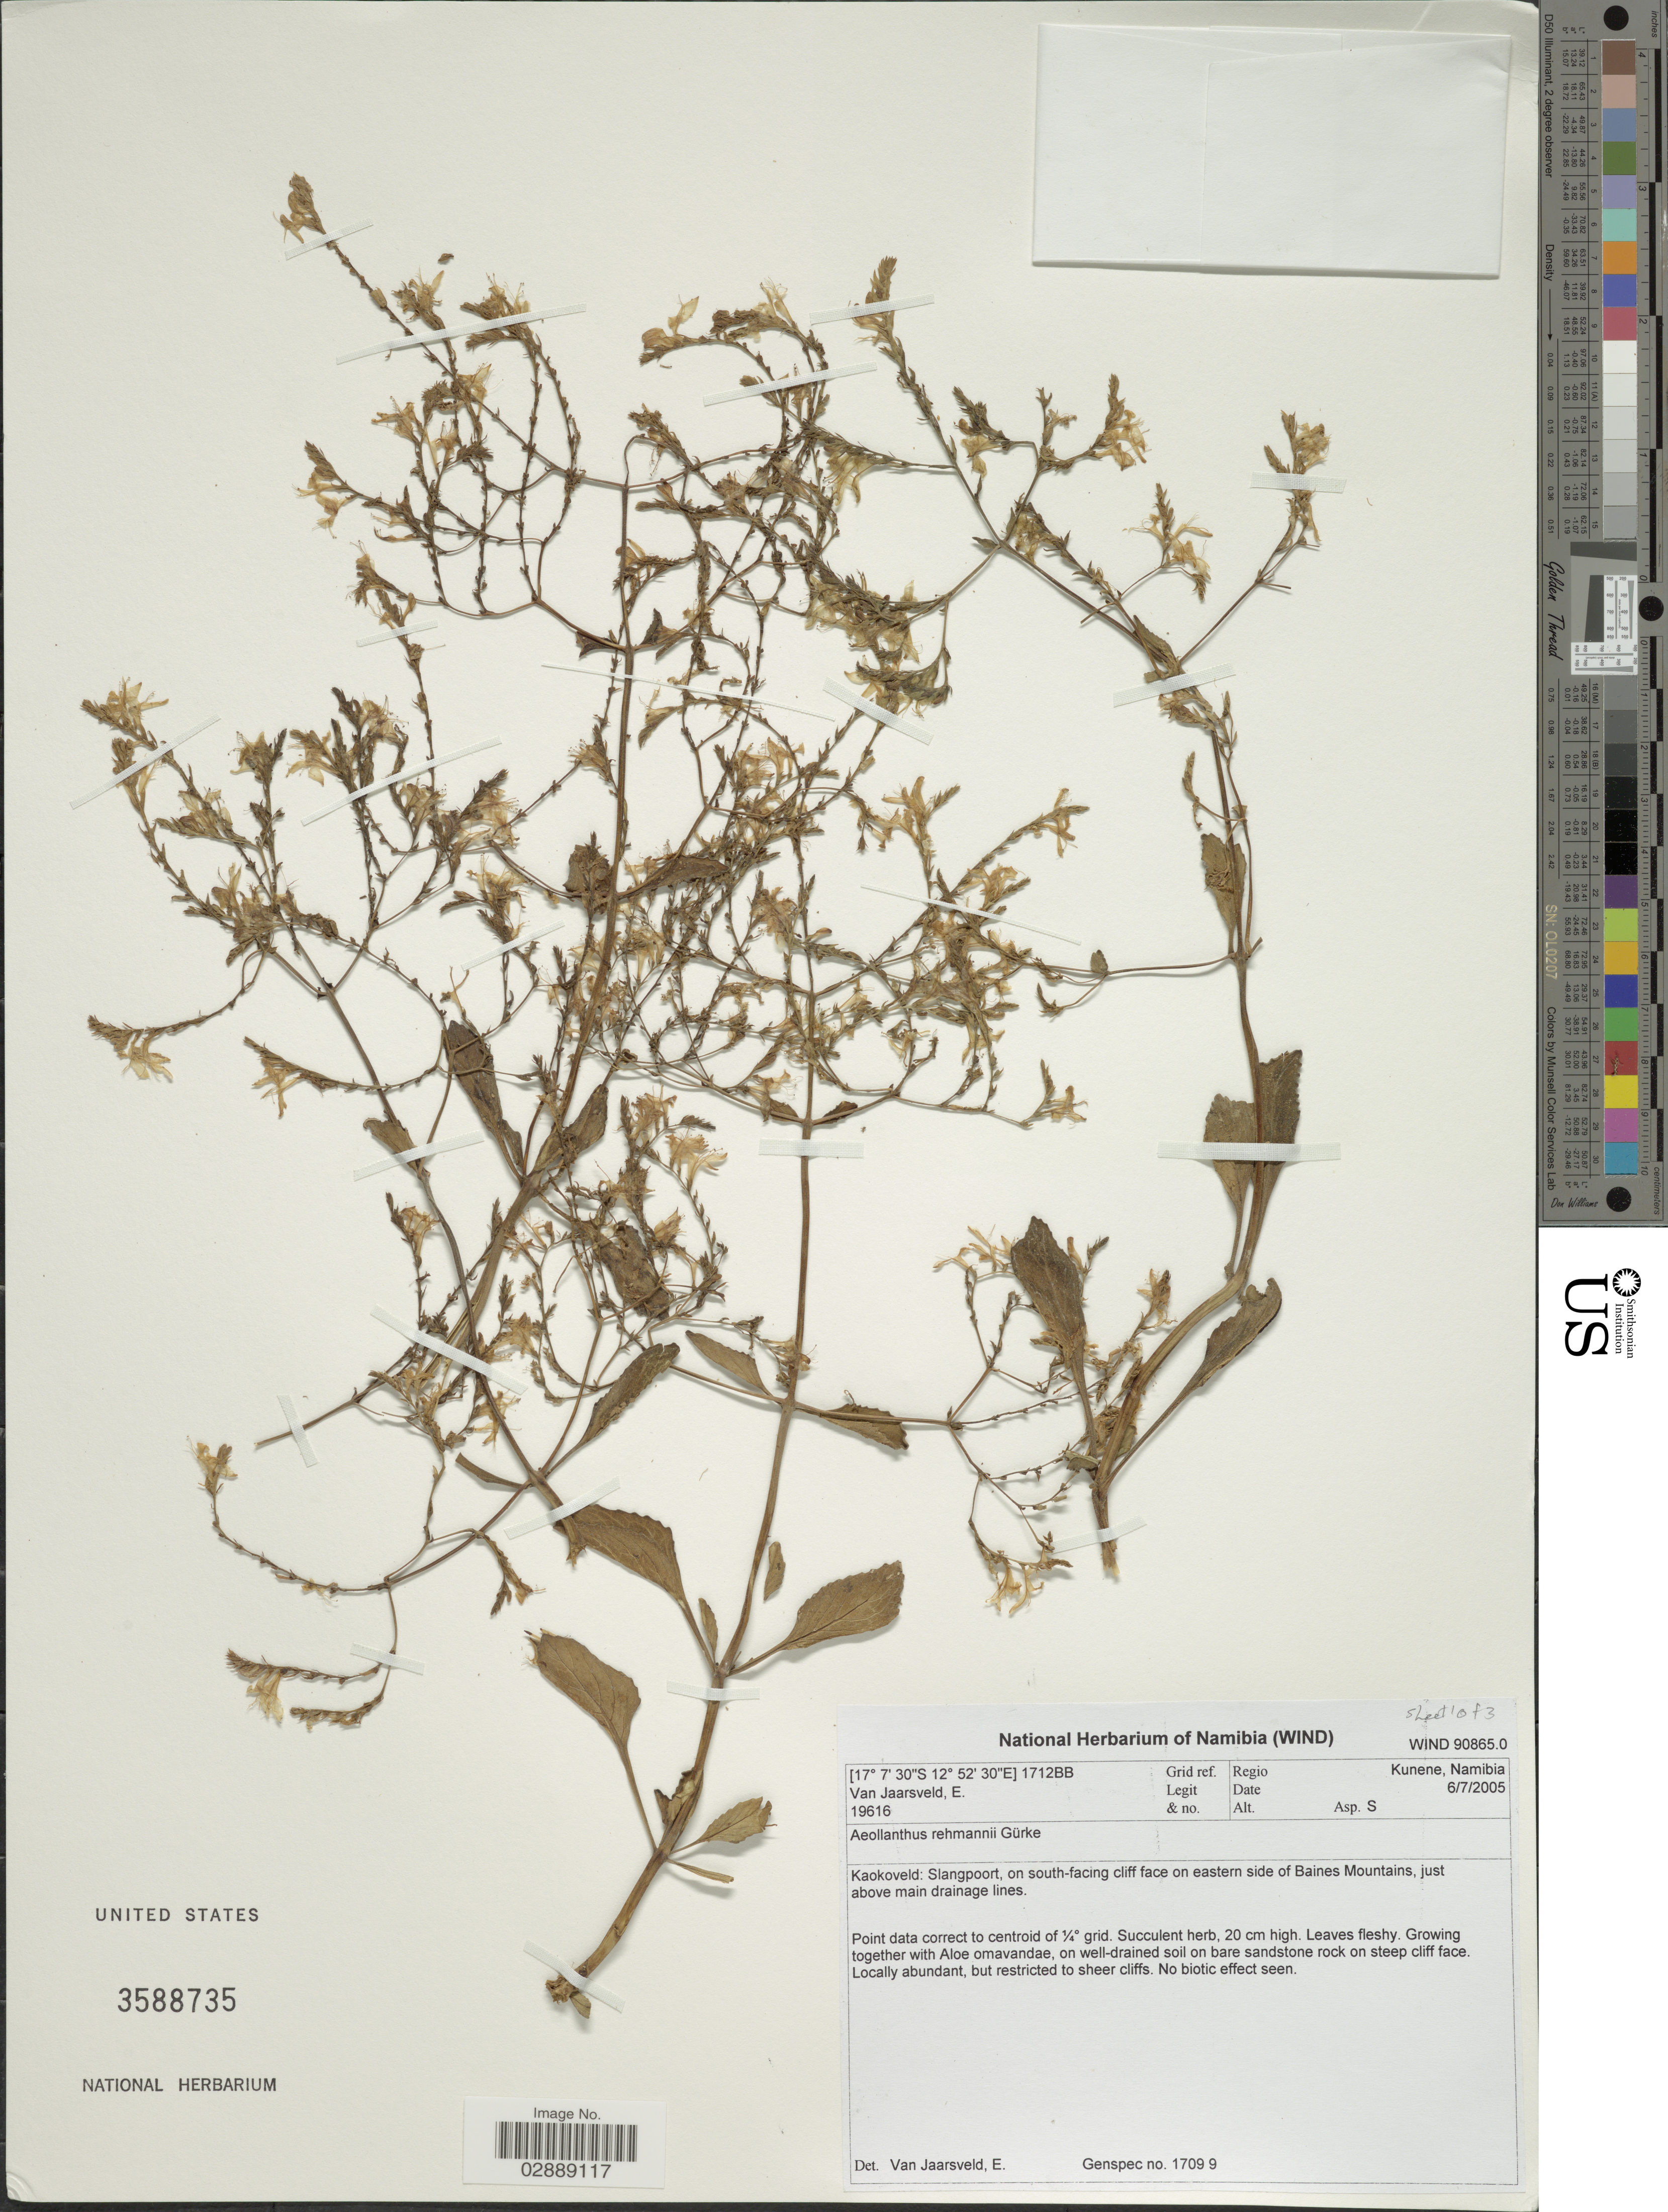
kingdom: Plantae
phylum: Tracheophyta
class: Magnoliopsida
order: Lamiales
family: Lamiaceae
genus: Aeollanthus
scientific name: Aeollanthus rehmannii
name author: Gürke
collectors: E. van Jaarsveld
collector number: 19616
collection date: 2005-07-06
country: Namibia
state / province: Kunene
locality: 1712BB Grid ref. Regio Kunene. Kaokoveld: Slangpoort, on south-facing cliff face on eastern side of Baines Mountains.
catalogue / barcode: US 3588735